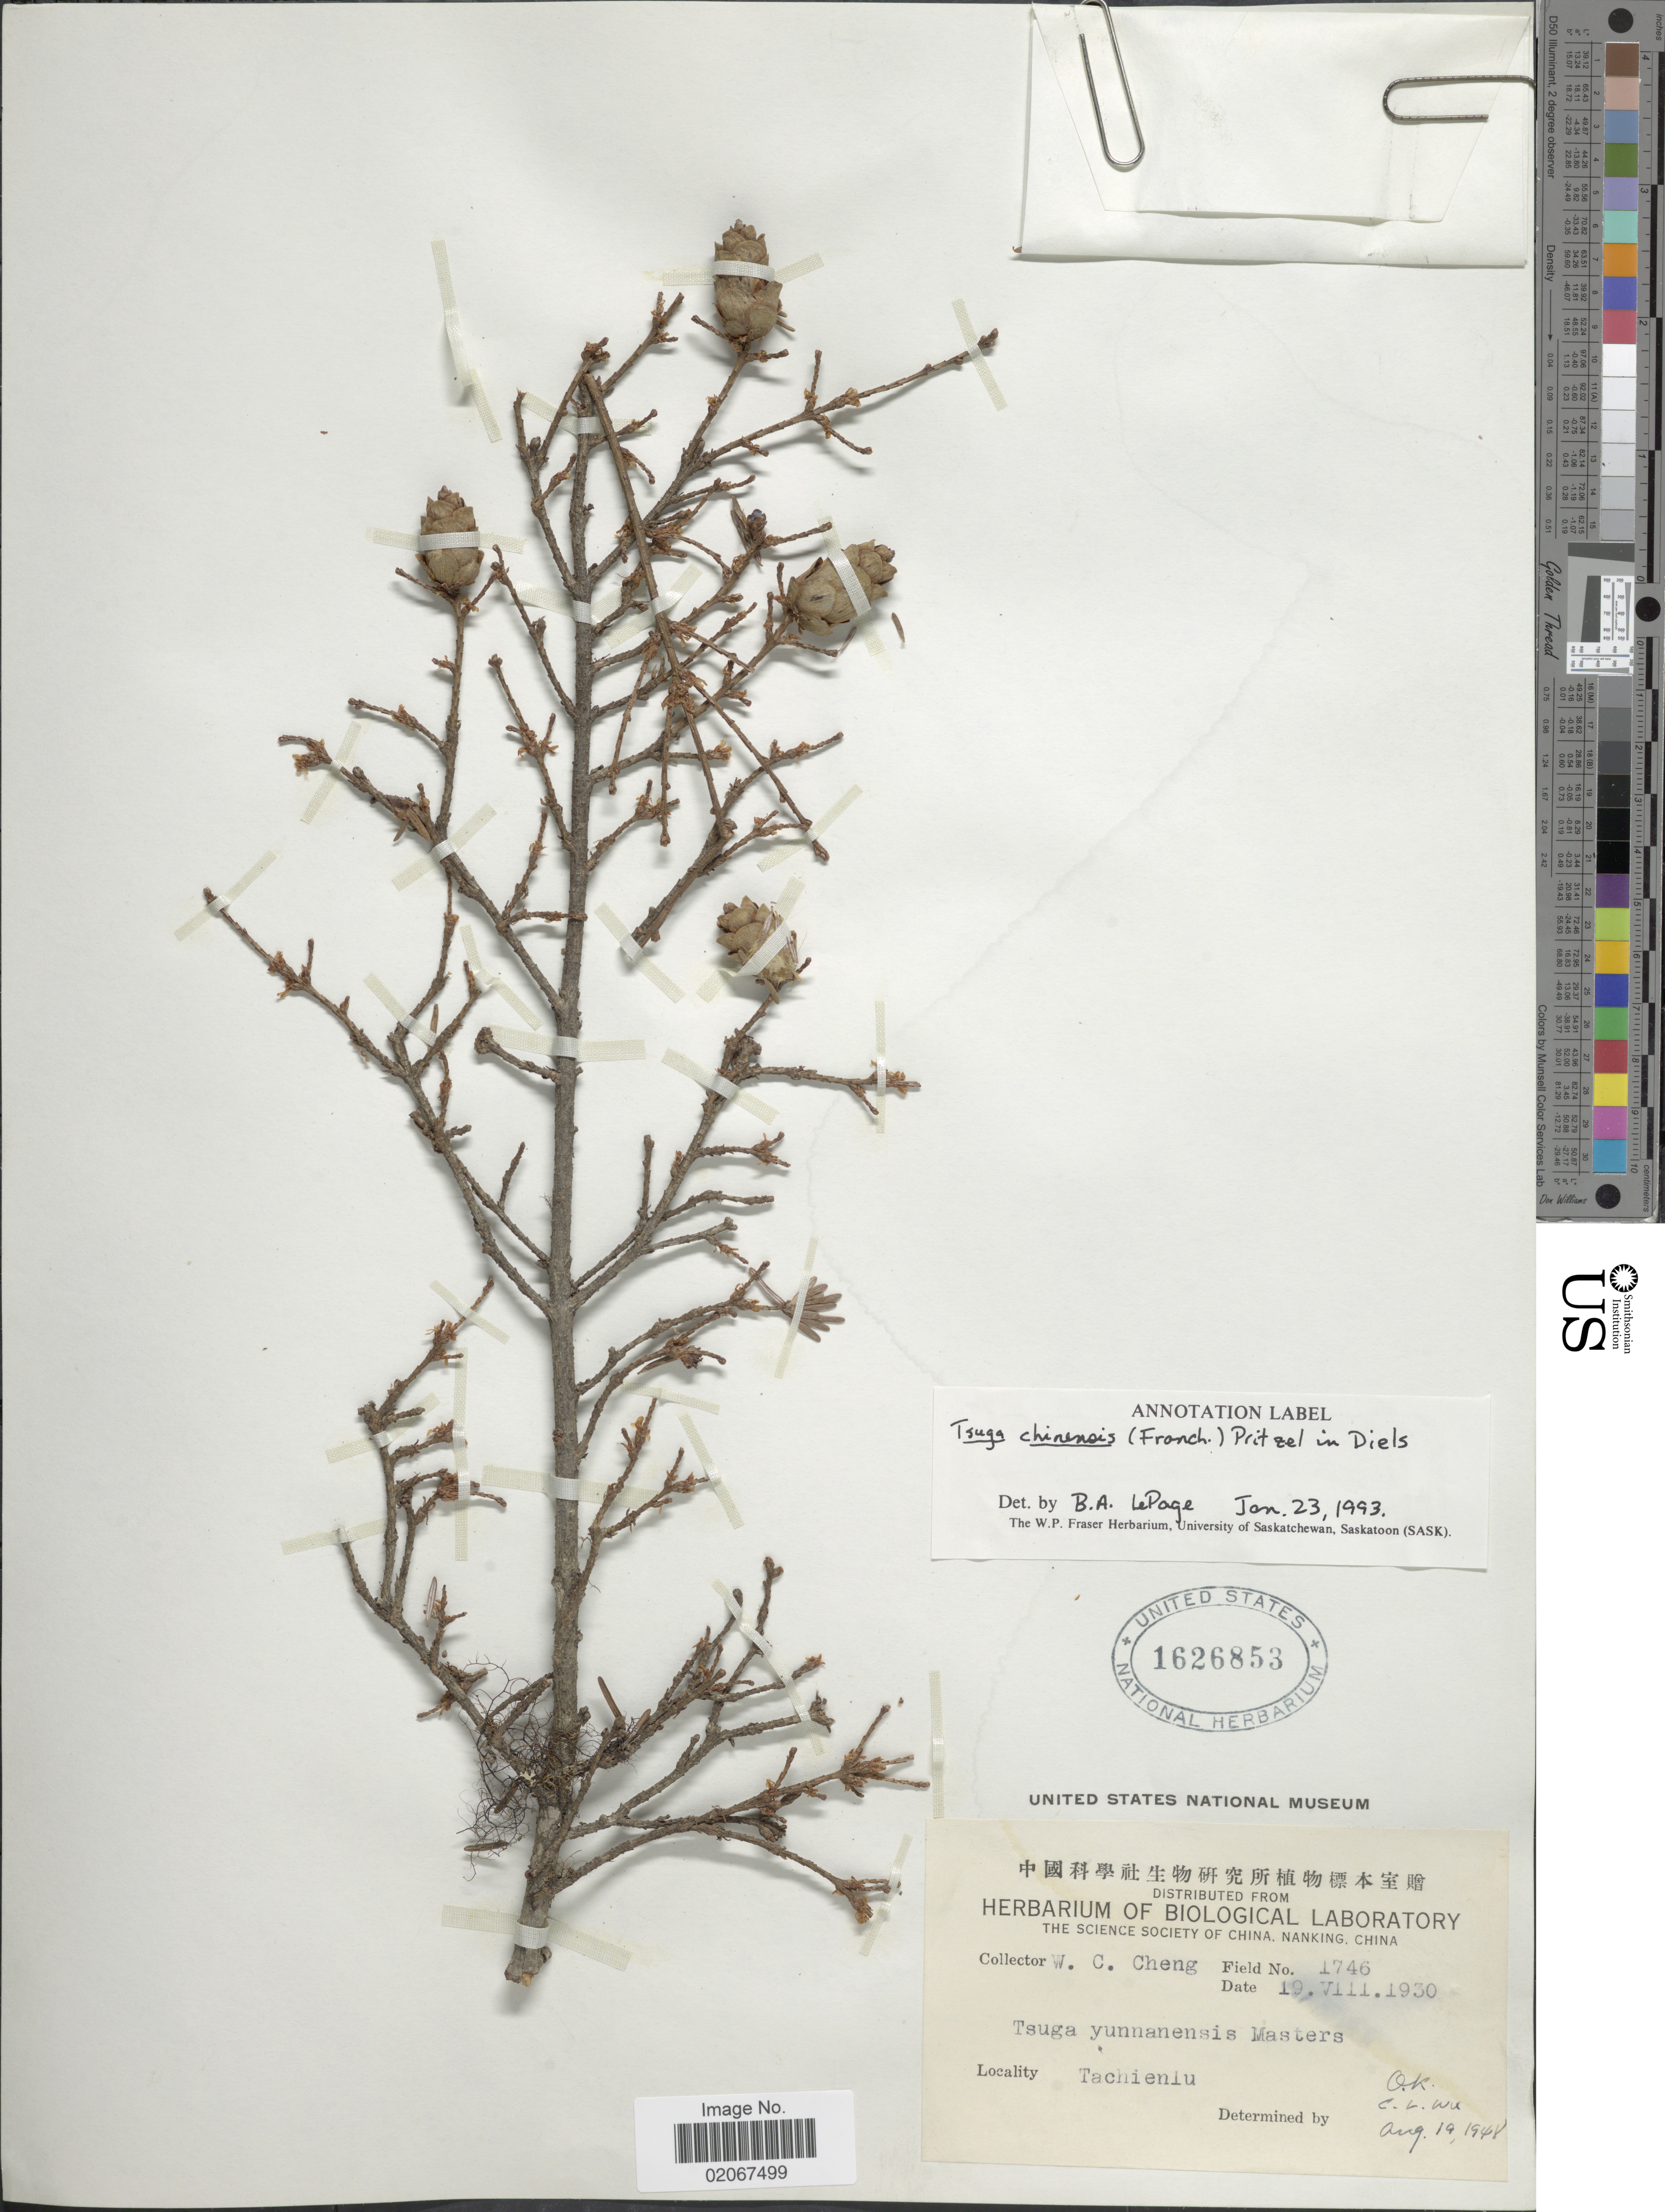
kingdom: Plantae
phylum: Tracheophyta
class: Pinopsida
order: Pinales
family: Pinaceae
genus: Tsuga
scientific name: Tsuga chinensis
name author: (Franch.) Pritz.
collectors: W. C. Cheng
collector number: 1746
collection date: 1930-08-19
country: China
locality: Tachienlu.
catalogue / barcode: US 1626853